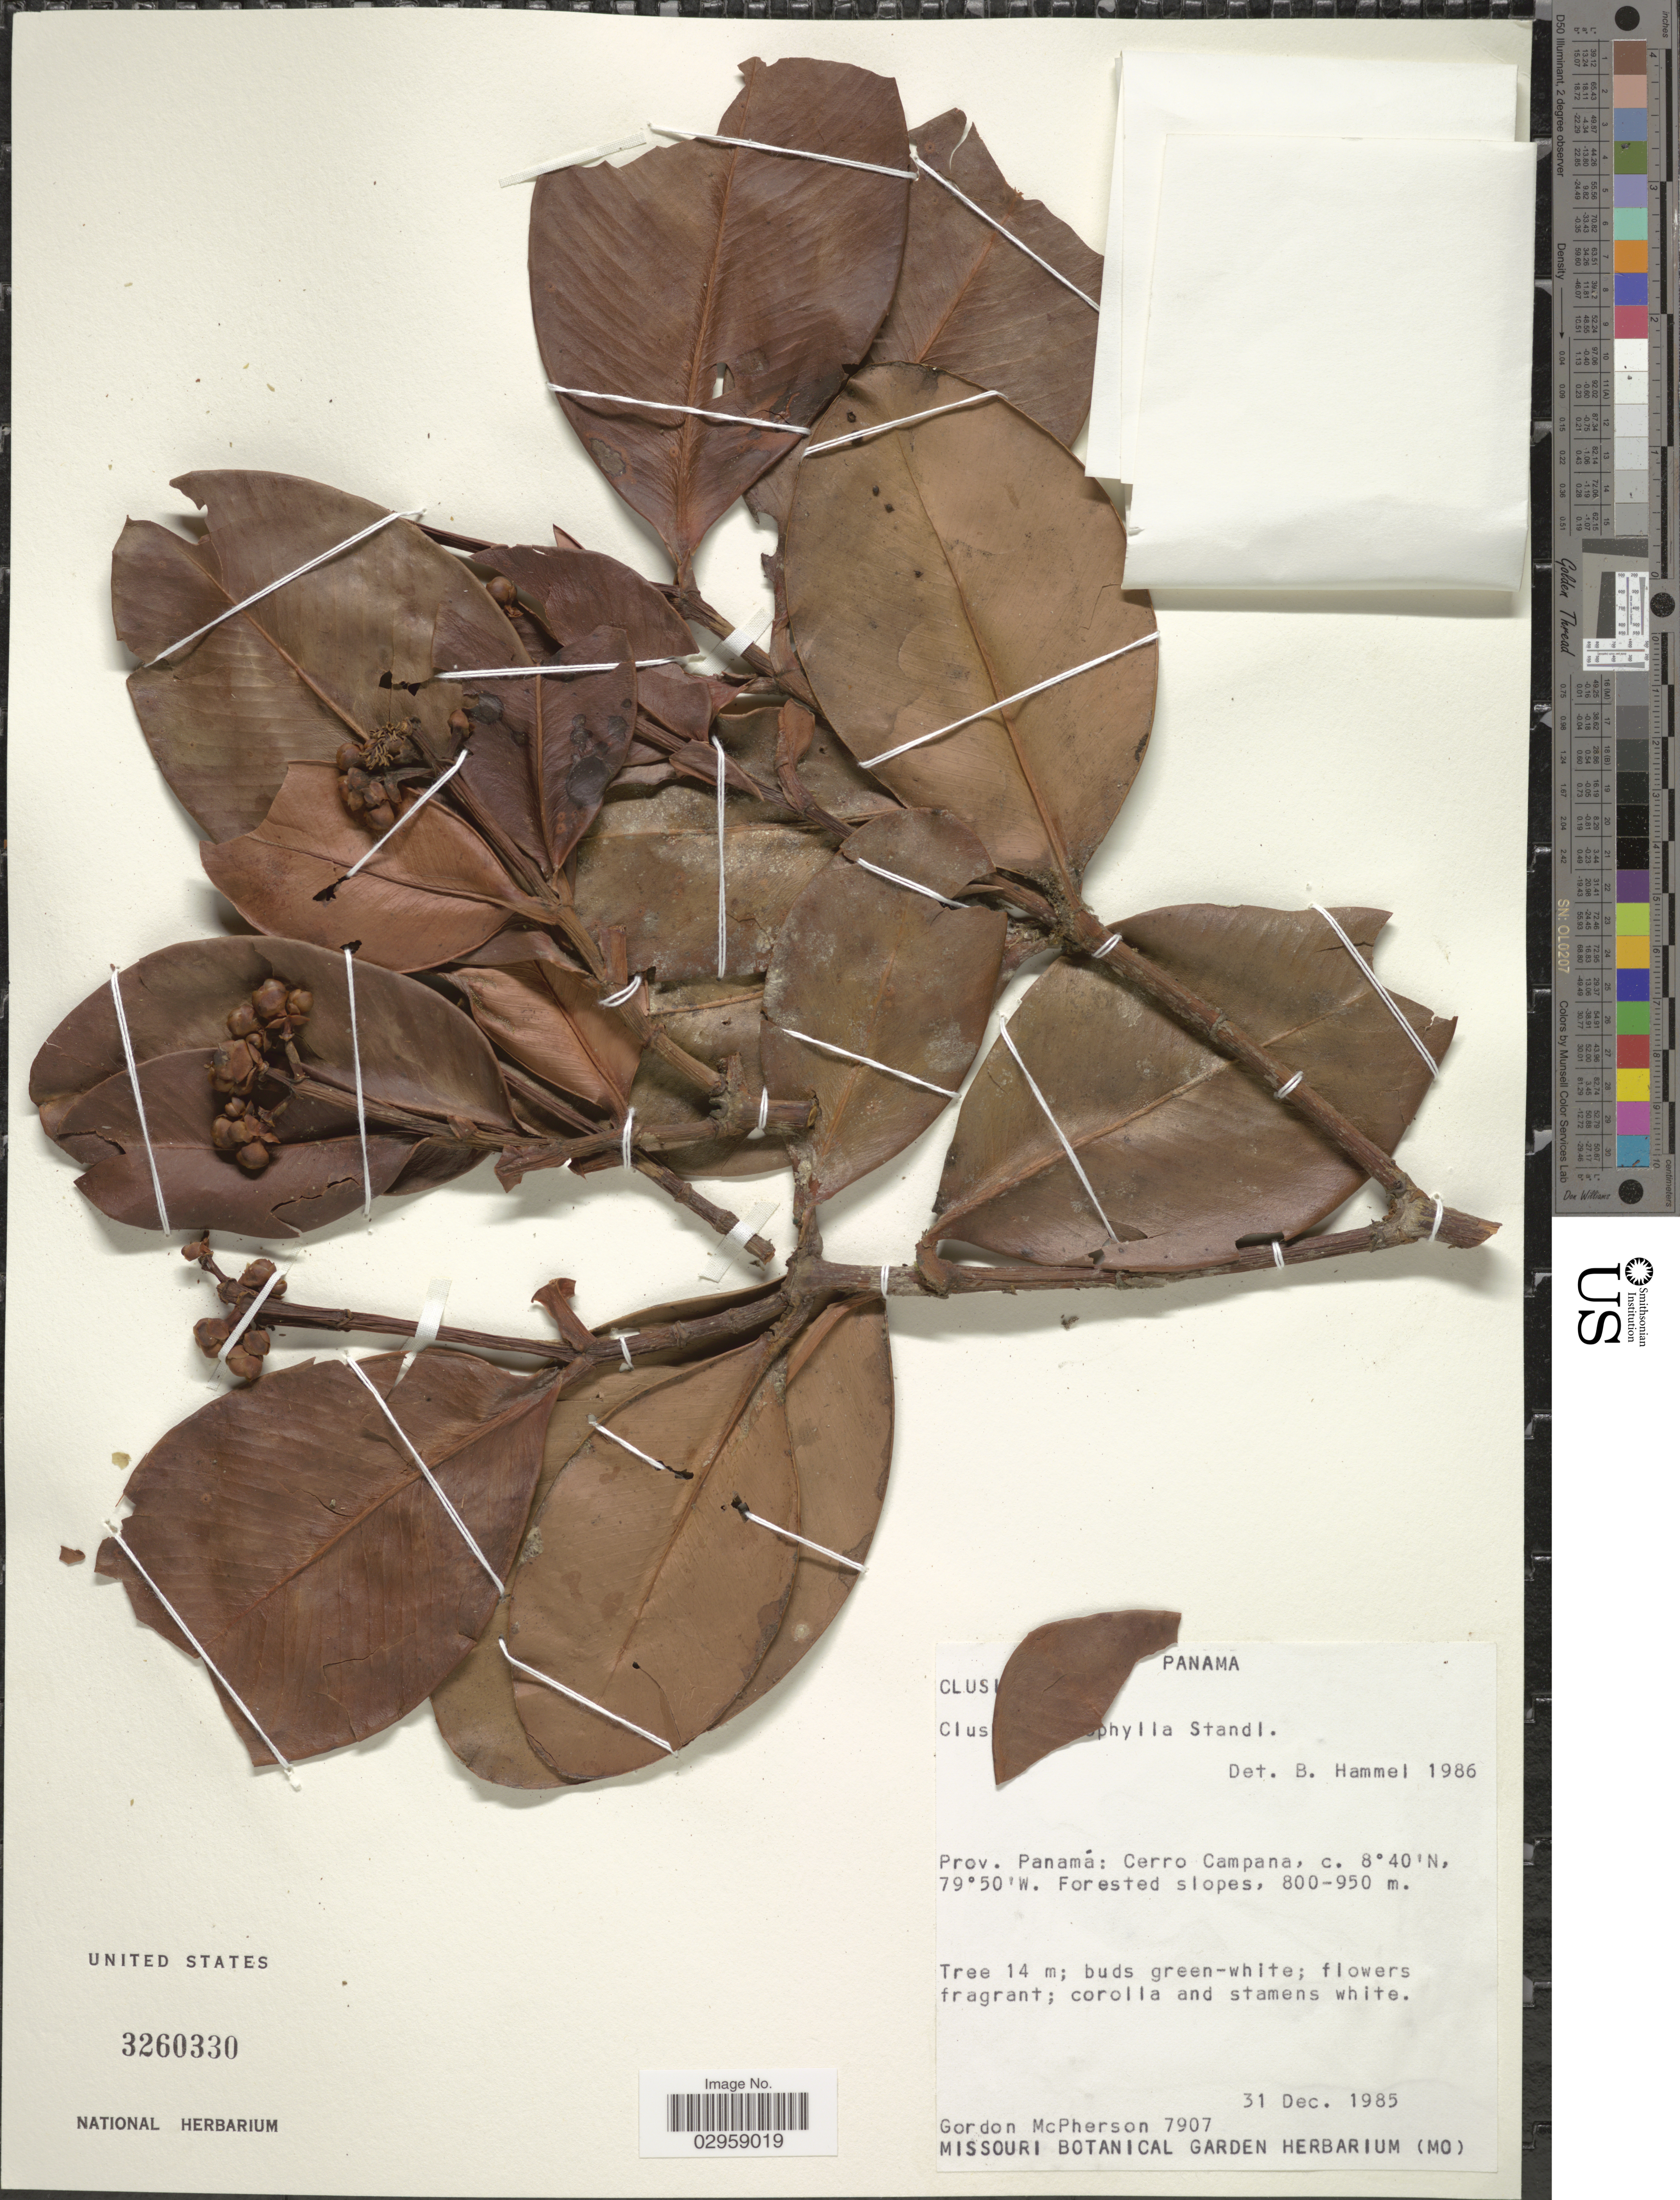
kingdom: Plantae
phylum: Tracheophyta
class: Magnoliopsida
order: Malpighiales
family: Clusiaceae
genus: Clusia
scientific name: Clusia stenophylla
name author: Standl.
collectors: G. McPherson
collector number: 7907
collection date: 1985-12-31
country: Panama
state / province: Panamá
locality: Cerro Campana.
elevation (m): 800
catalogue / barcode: US 3260330